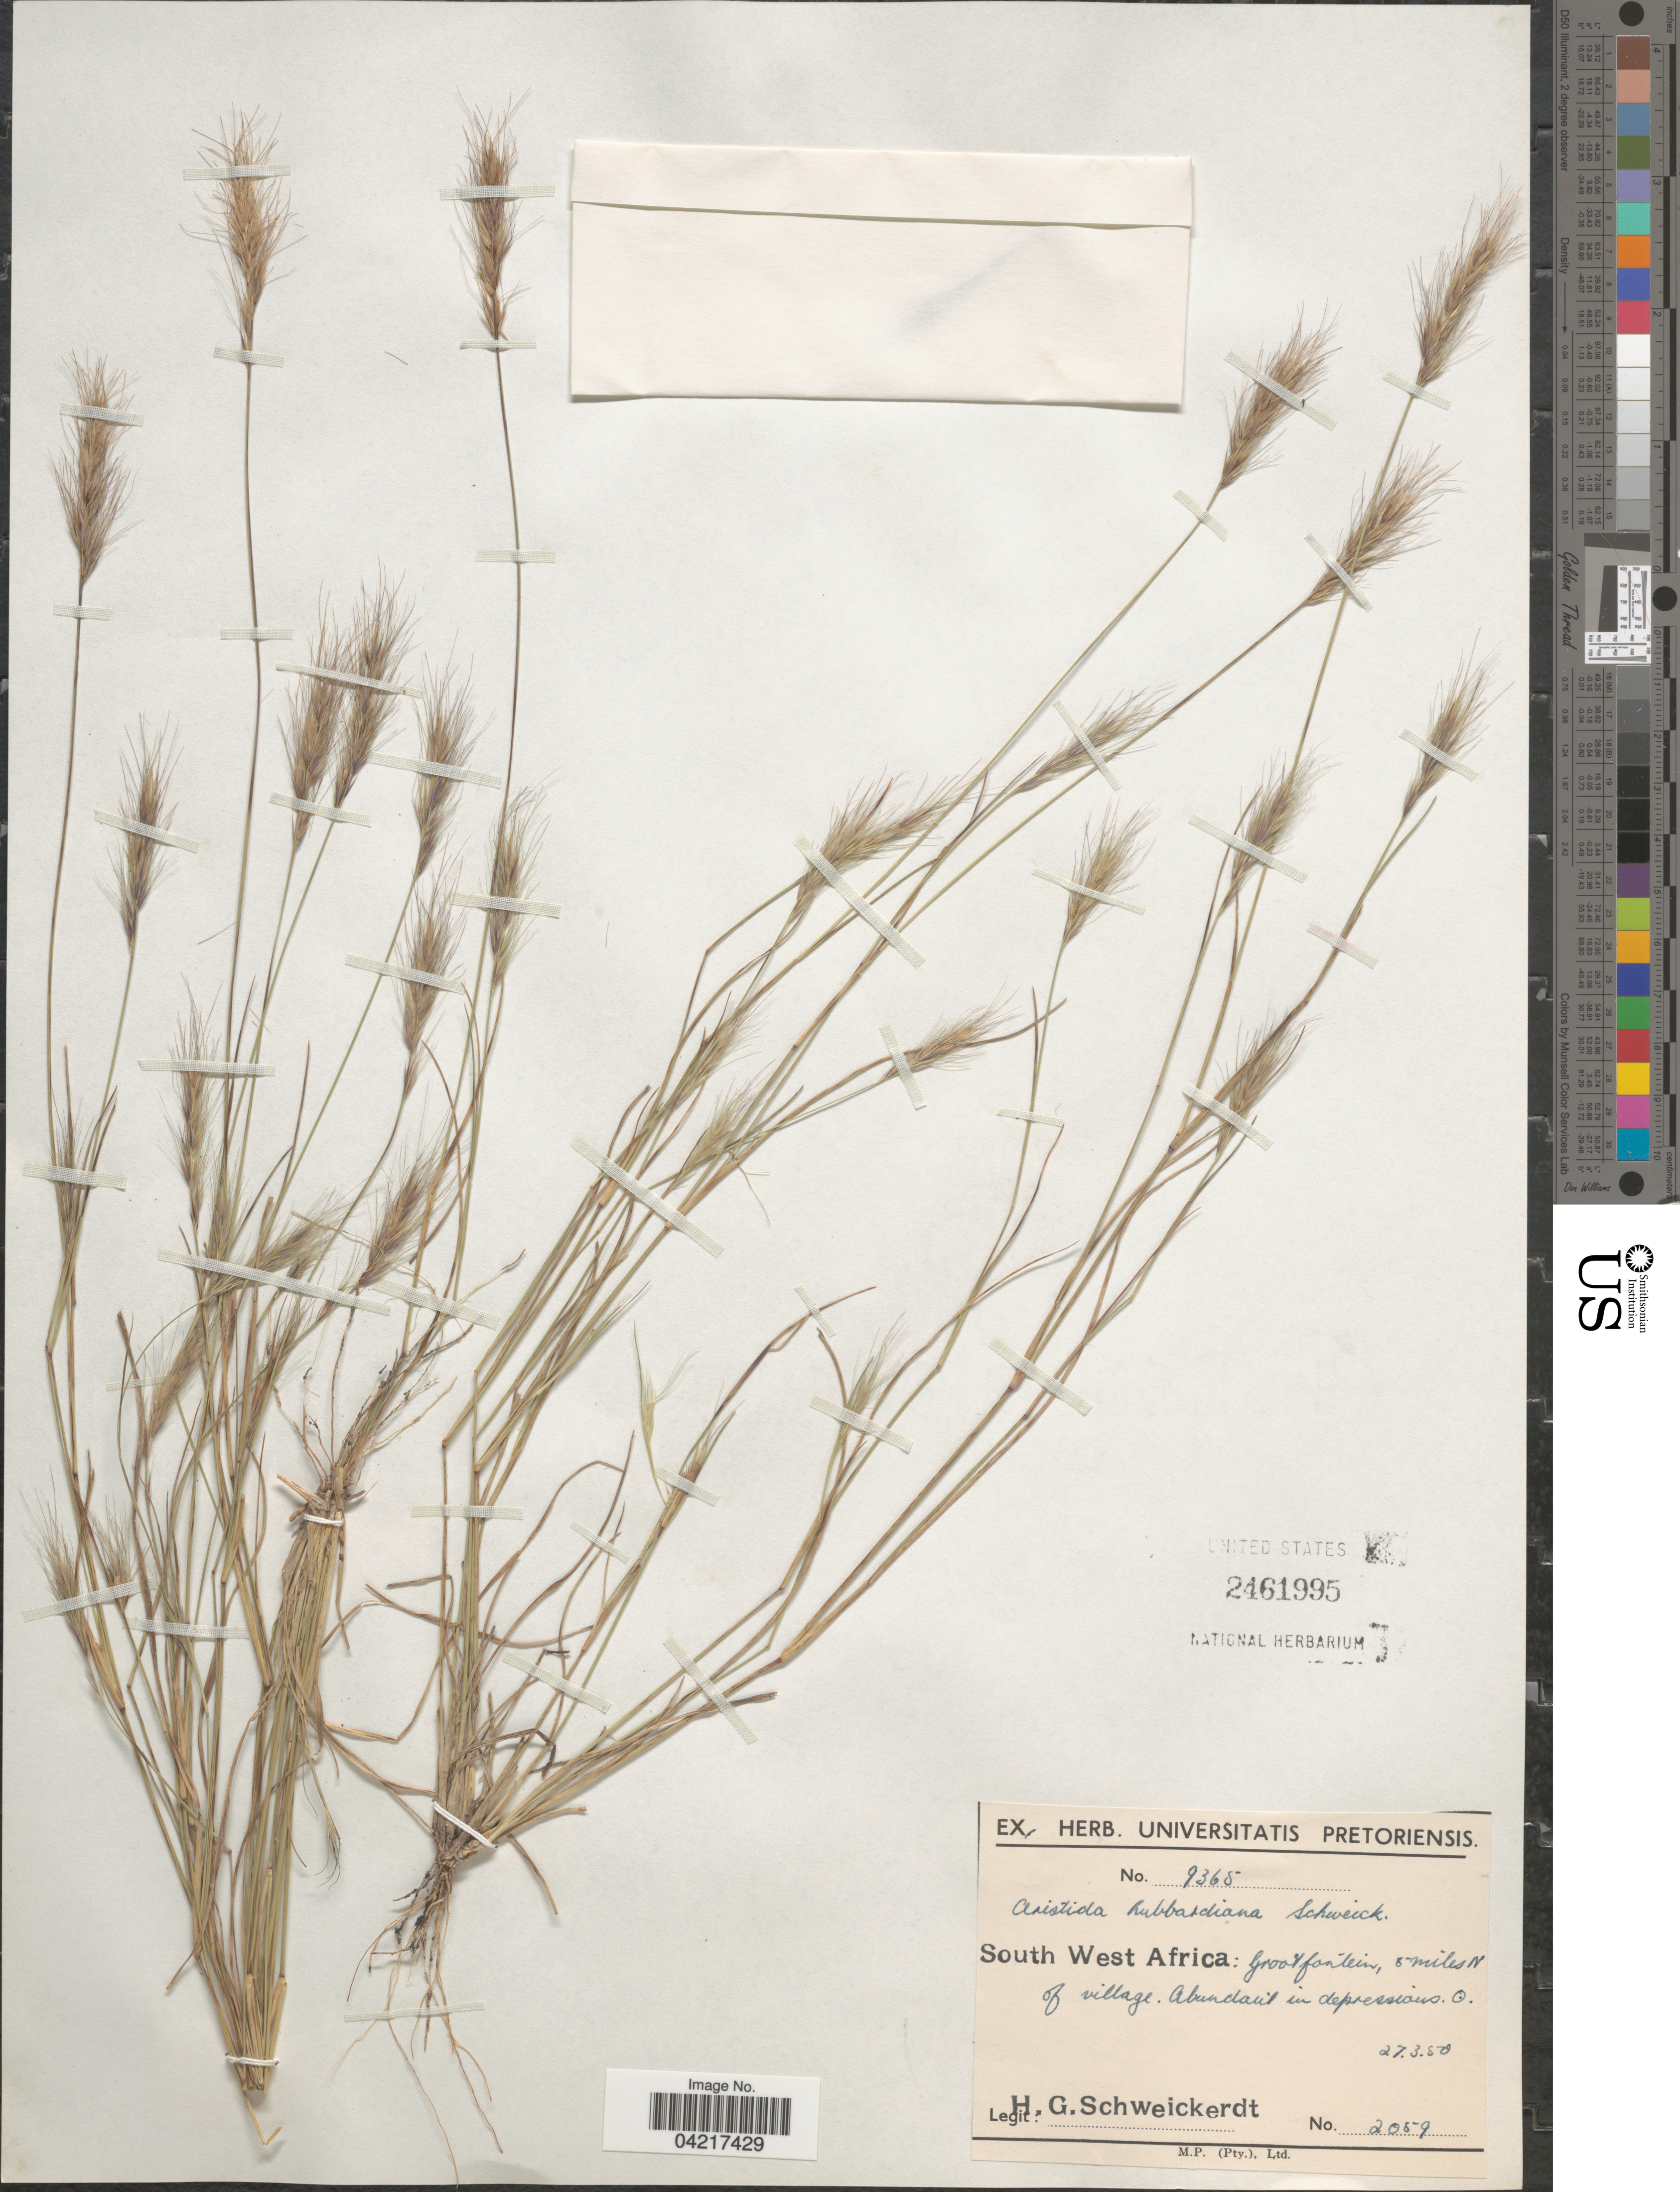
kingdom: Plantae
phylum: Tracheophyta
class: Liliopsida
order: Poales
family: Poaceae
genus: Aristida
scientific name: Aristida hubbardiana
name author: Schweick.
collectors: H. Schweickerdt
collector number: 2059/9365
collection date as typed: Transcribed d/m/y: 27/3/50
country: Namibia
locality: South West Africa. Grootfontein, 5 miles N of village.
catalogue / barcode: US 2461995